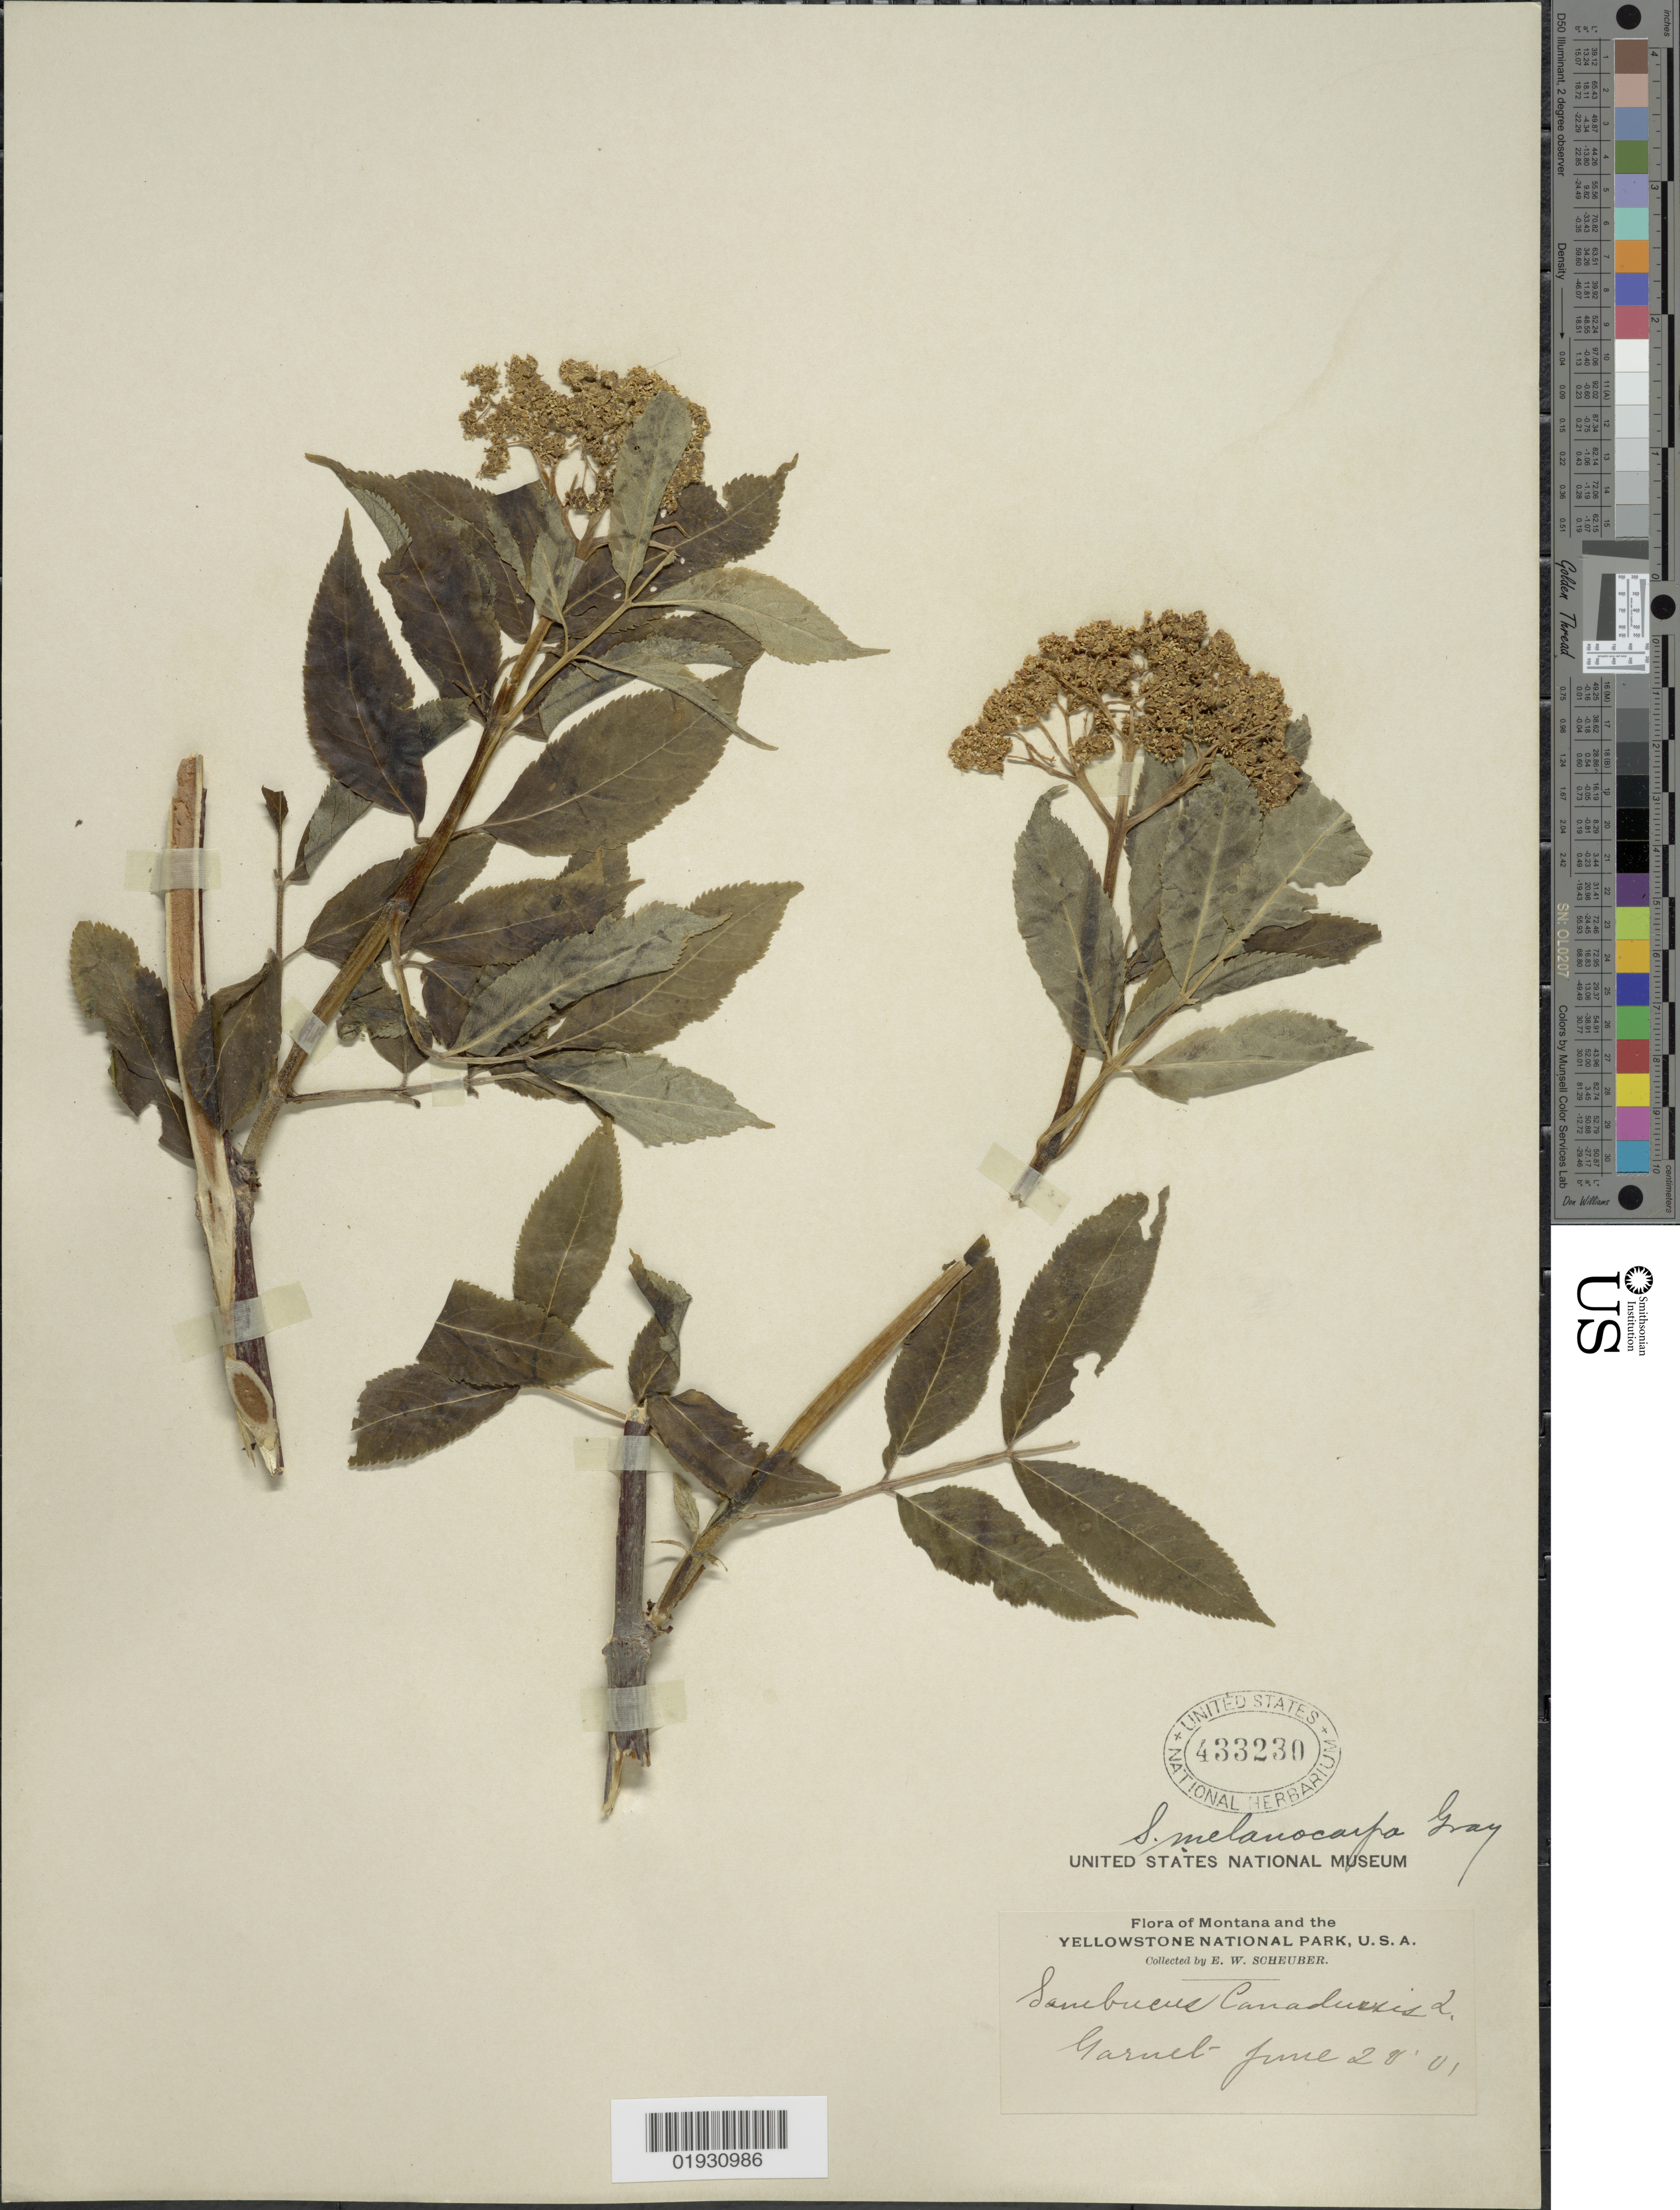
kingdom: Plantae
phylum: Tracheophyta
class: Magnoliopsida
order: Dipsacales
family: Viburnaceae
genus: Sambucus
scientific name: Sambucus melanocarpa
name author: A. Gray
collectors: E. Scheuber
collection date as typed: Transcribed d/m/y: 20/6/1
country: United States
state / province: Montana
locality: Montana and the Yellowstone National Park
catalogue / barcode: US 433230